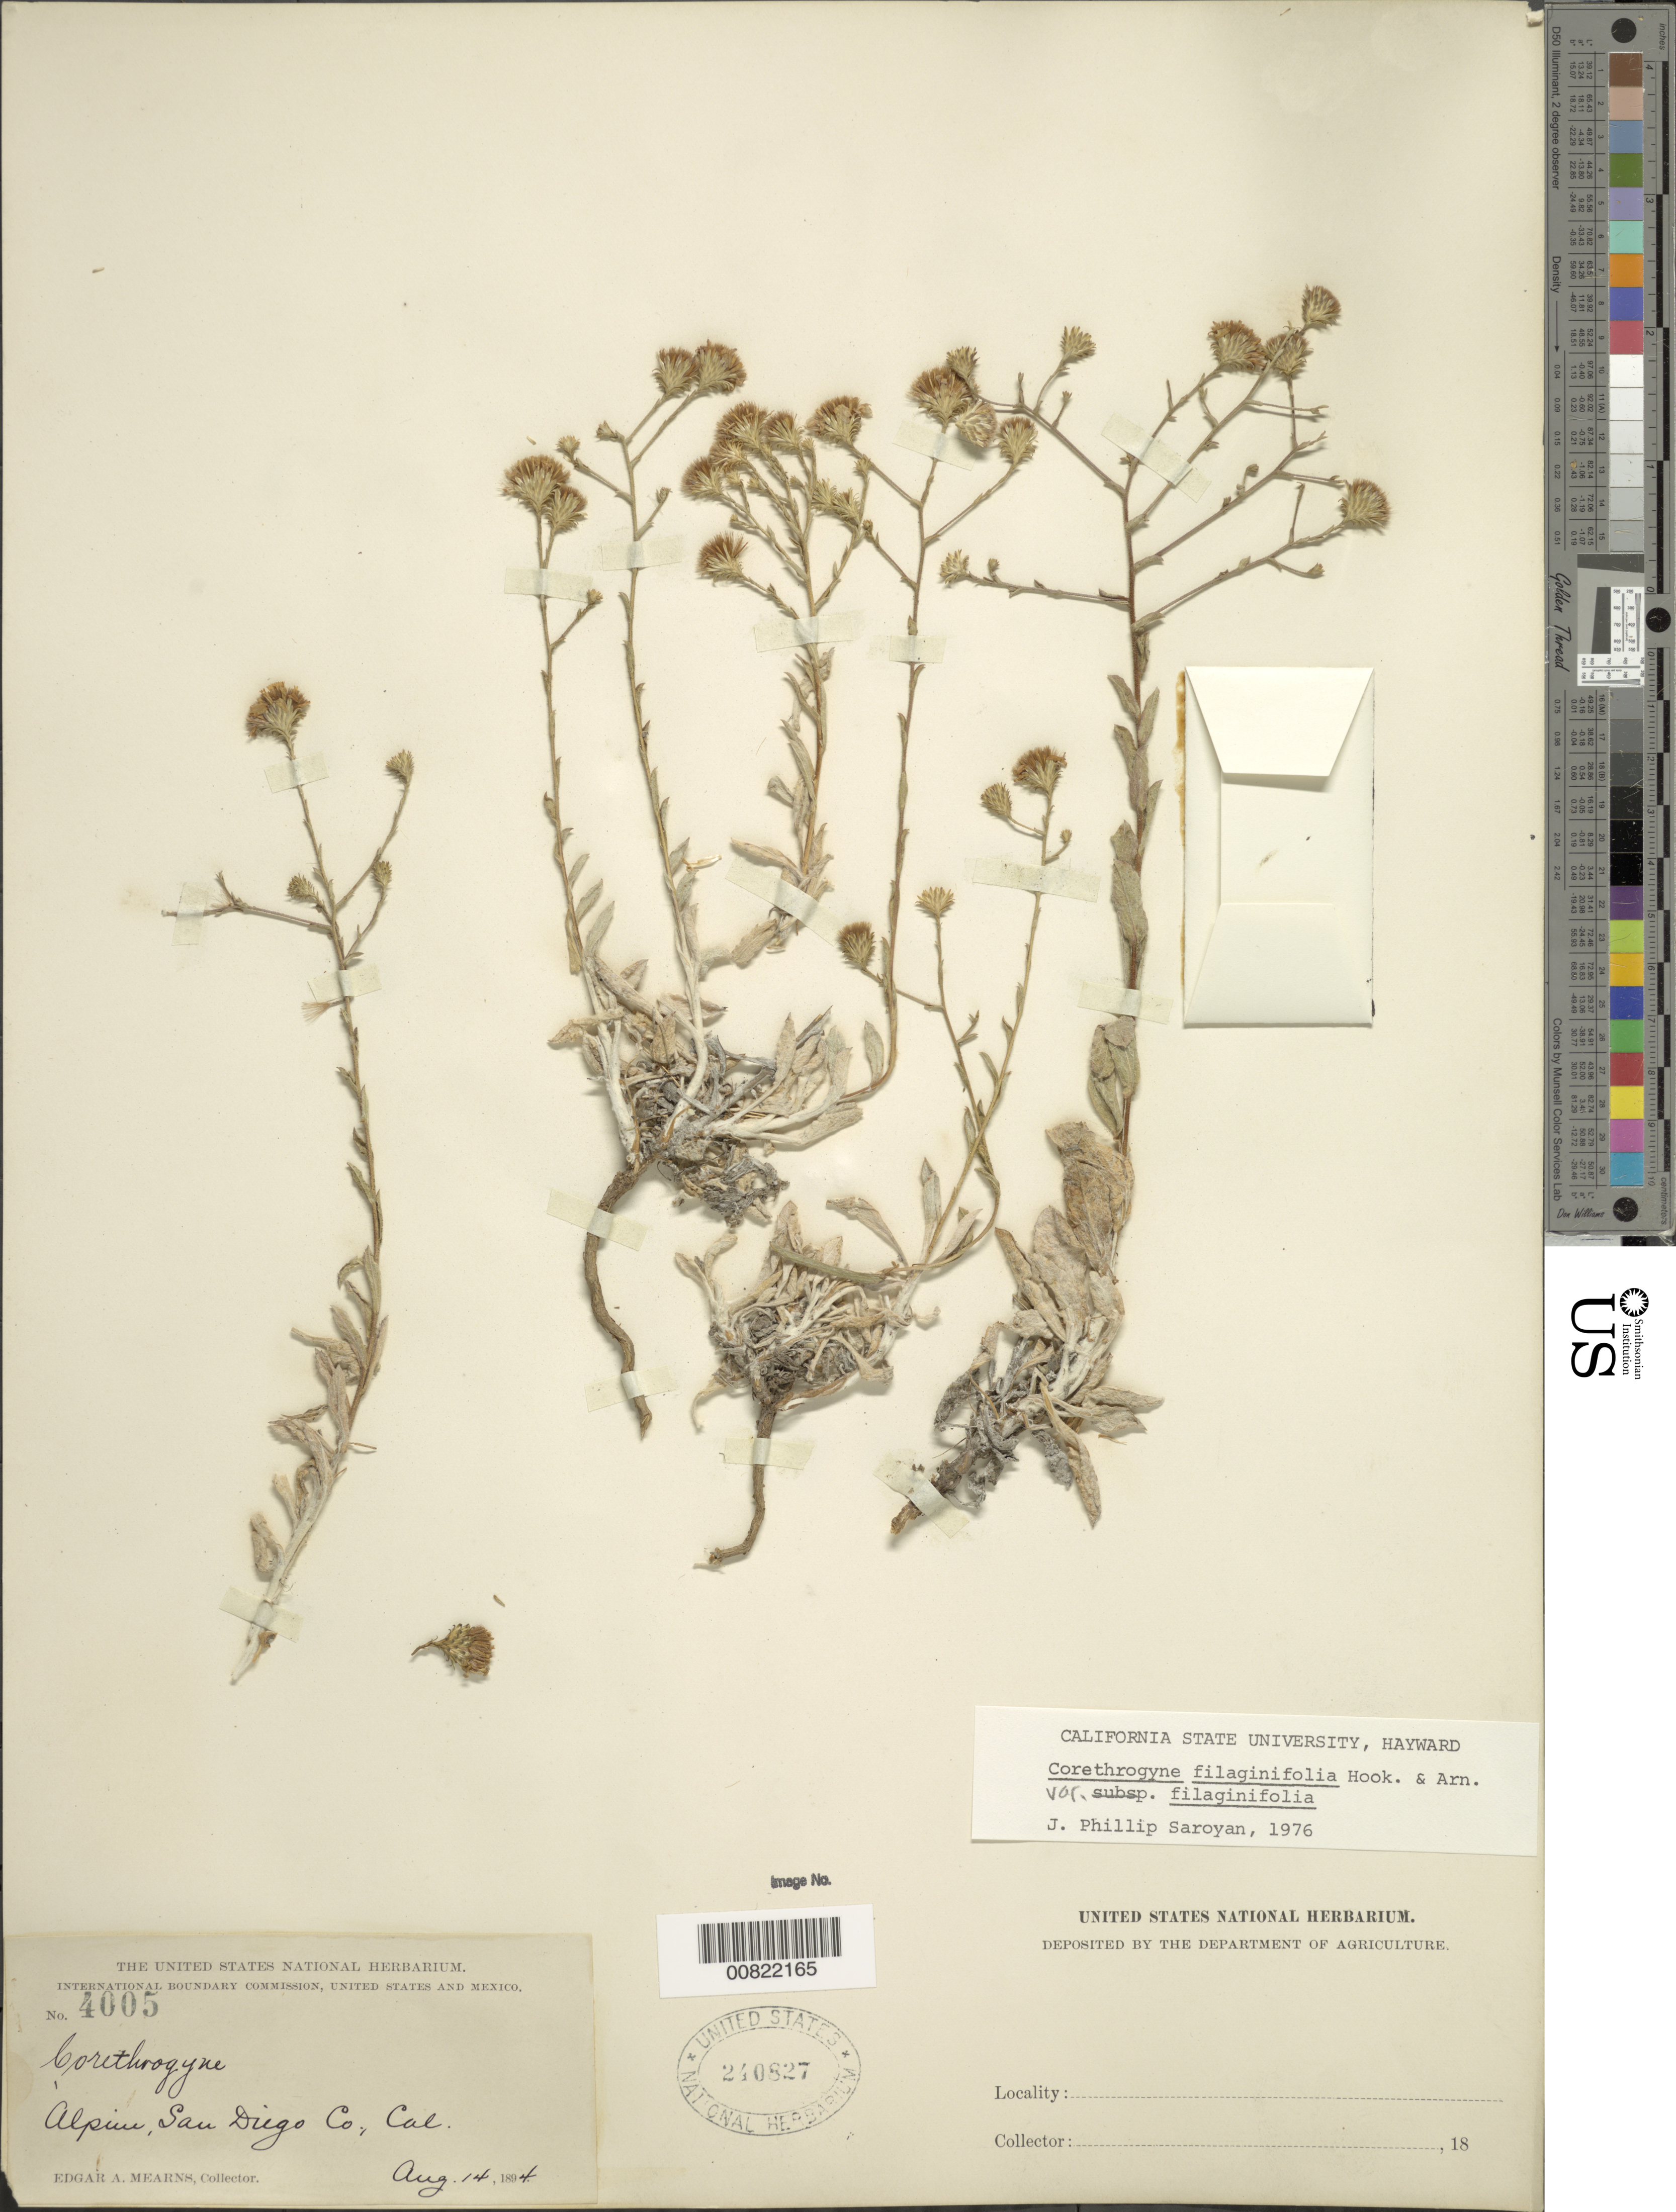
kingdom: Plantae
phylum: Tracheophyta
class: Magnoliopsida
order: Asterales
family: Asteraceae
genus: Corethrogyne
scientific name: Corethrogyne filaginifolia var. filaginifolia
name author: (Hook.) Nutt.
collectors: E. A. Mearns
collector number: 4005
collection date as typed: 14 Aug 1894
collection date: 1894-08-14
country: United States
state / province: California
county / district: San Diego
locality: Alpine, San Diego County, California.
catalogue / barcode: US 240827